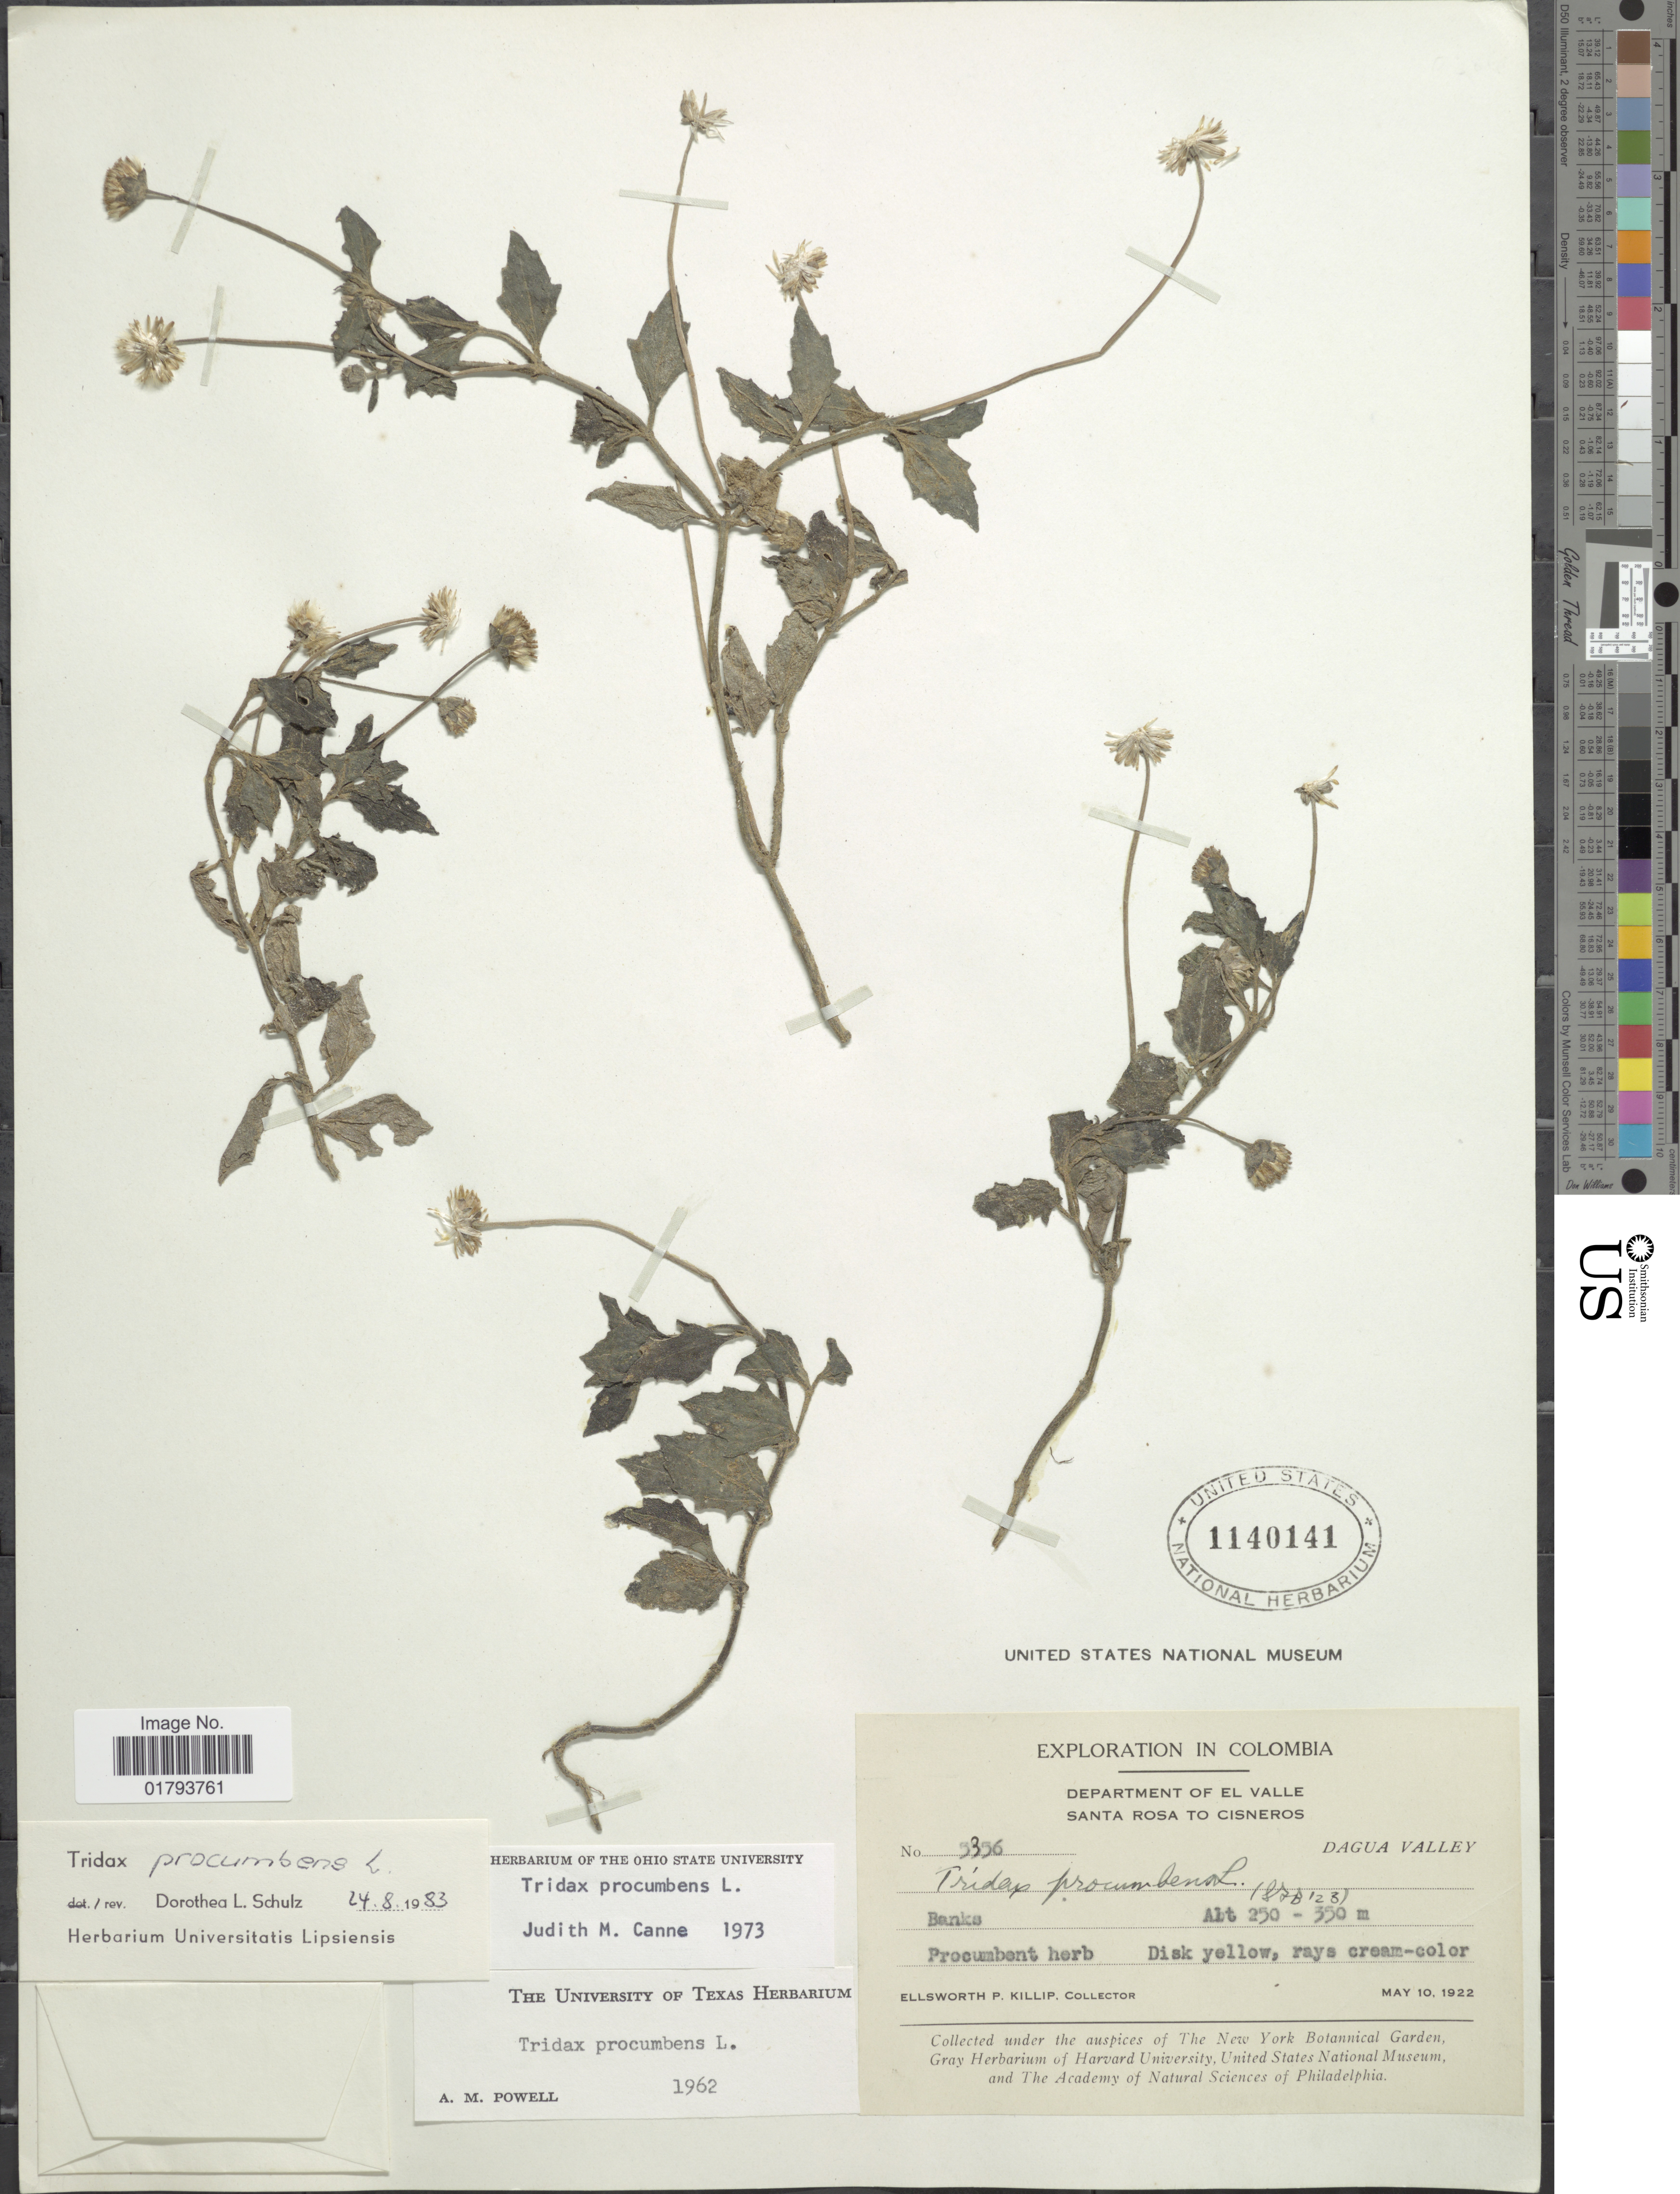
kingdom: Plantae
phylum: Tracheophyta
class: Magnoliopsida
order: Asterales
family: Asteraceae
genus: Tridax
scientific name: Tridax procumbens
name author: L.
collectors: E. P. Killip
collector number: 5356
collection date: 1922-05-10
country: Colombia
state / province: Valle del Cauca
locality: Department of El Valle, Santa Rosa to Cisneros, Dagua Valley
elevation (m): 250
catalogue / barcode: US 1140141